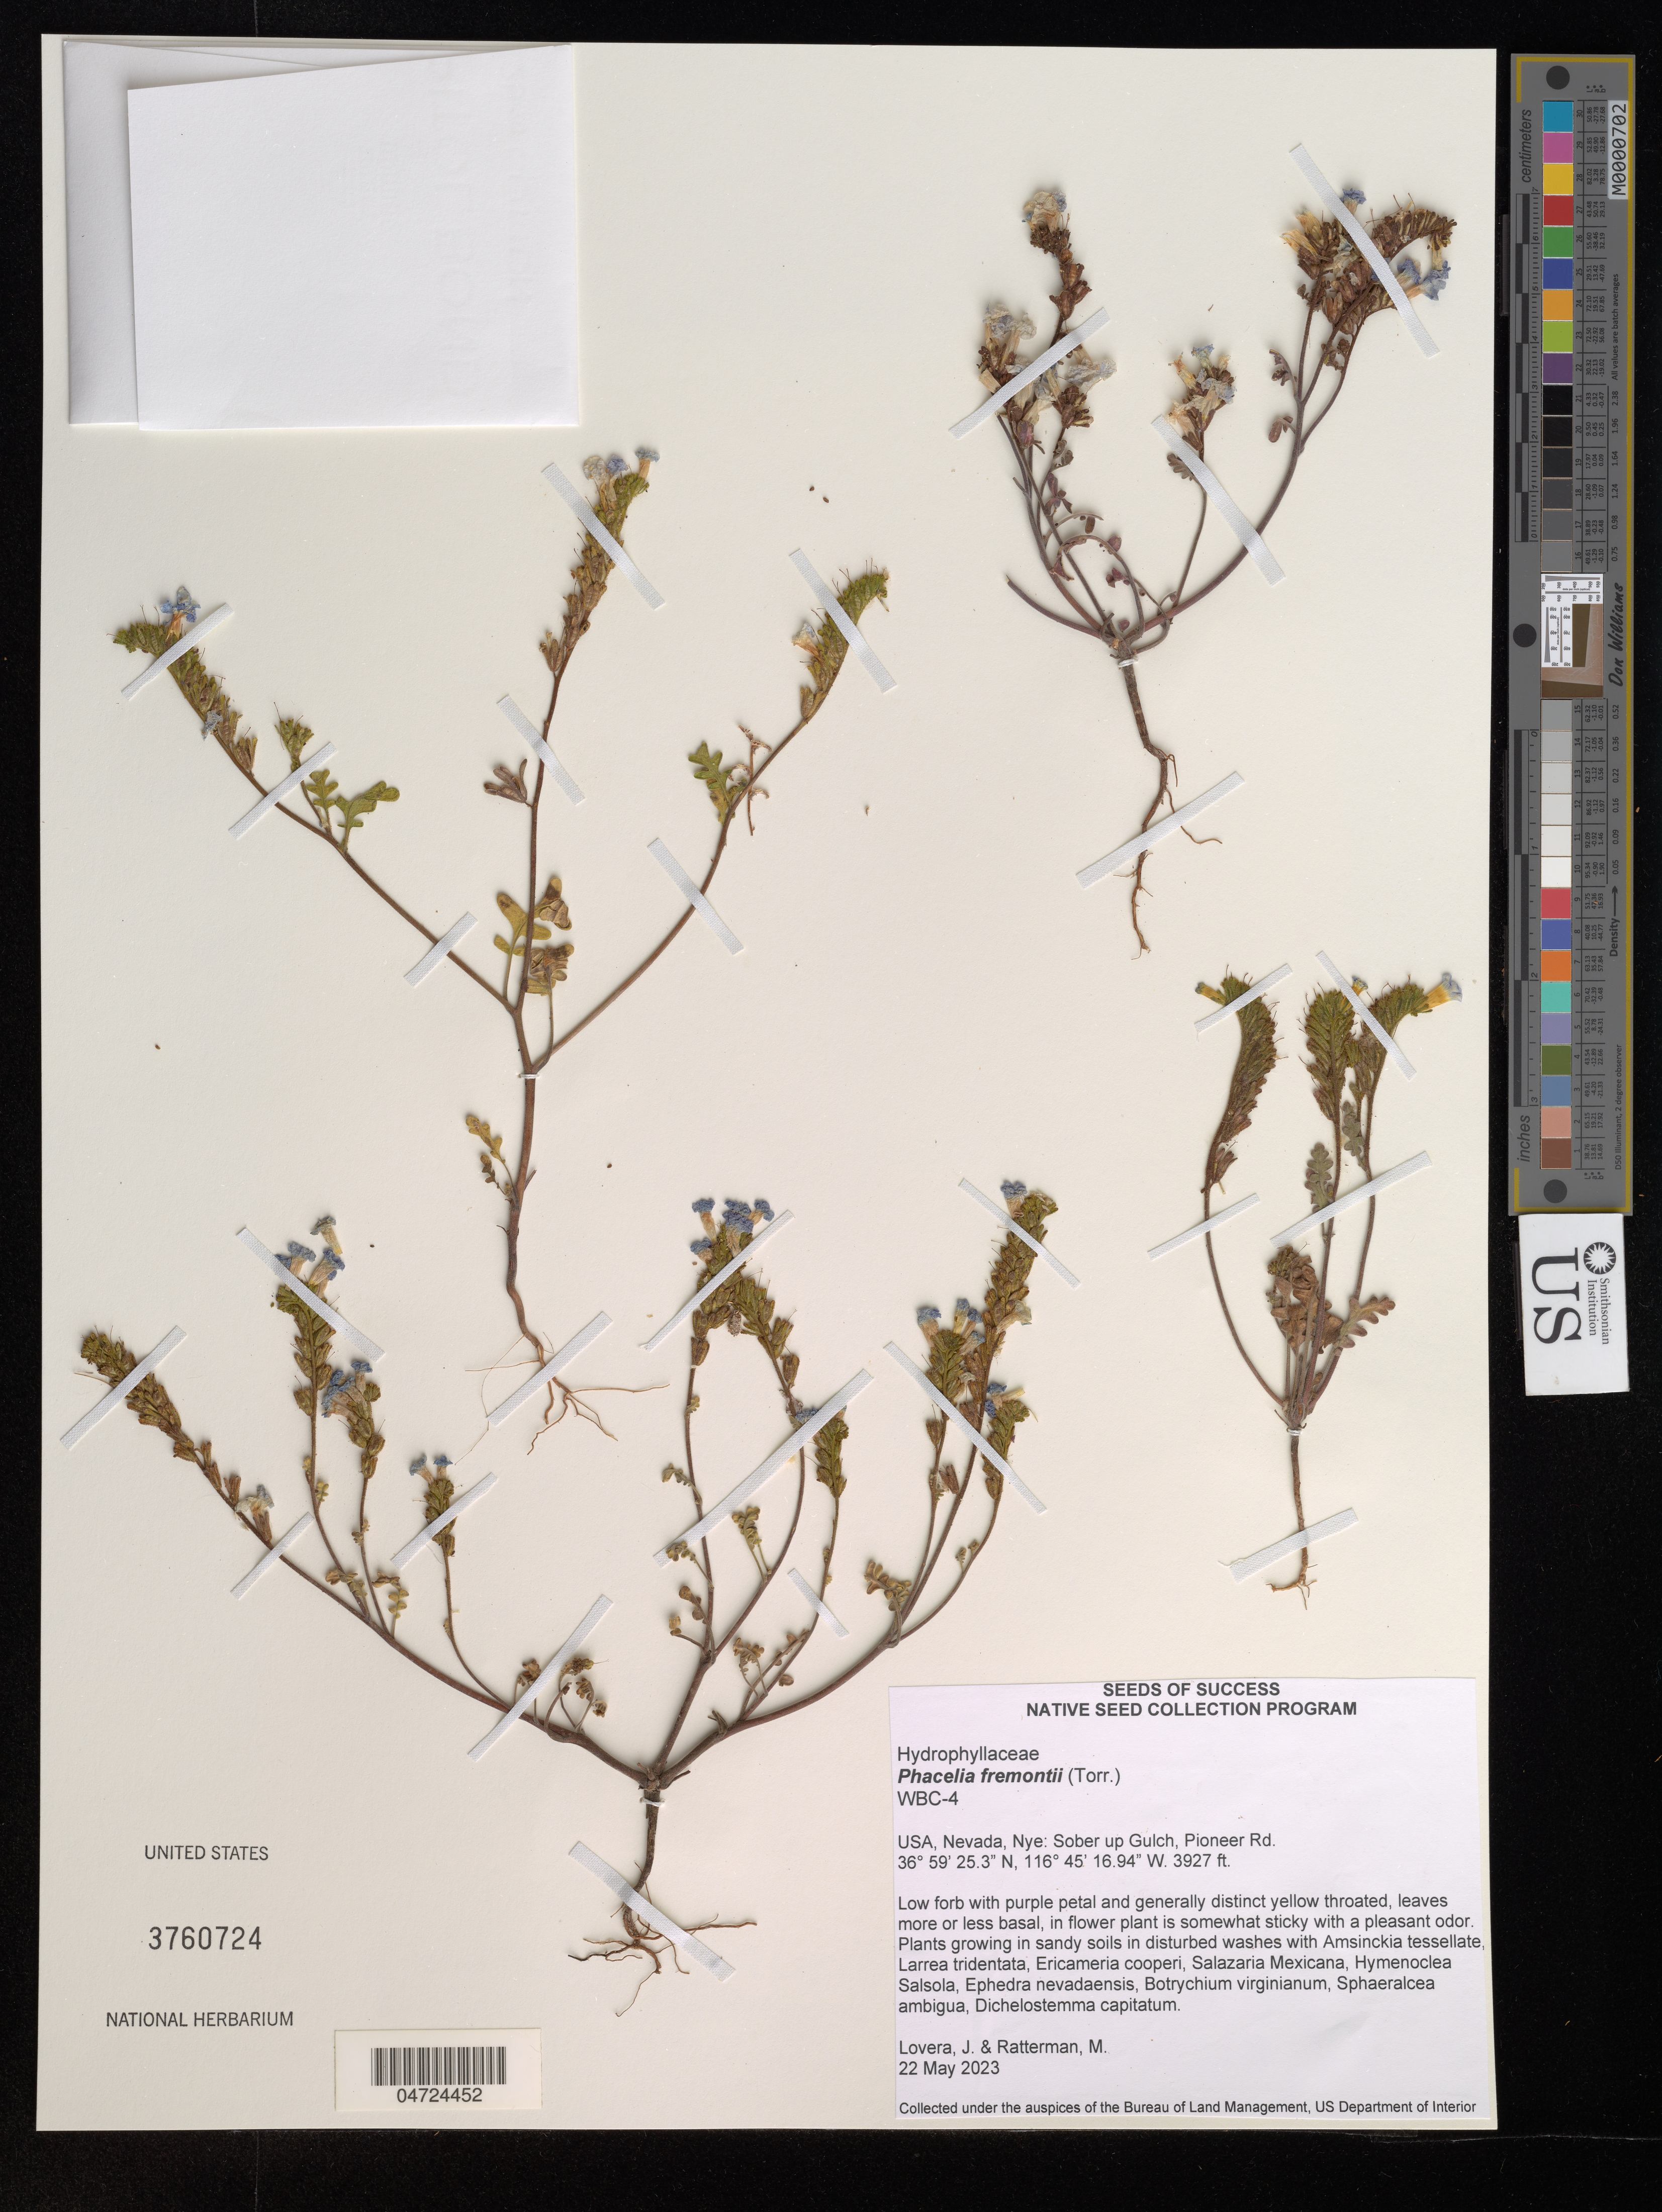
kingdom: Plantae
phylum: Tracheophyta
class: Magnoliopsida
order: Boraginales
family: Hydrophyllaceae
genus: Phacelia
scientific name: Phacelia fremontii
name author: Torr.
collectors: J. Lovera & M. Ratterman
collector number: WBC-4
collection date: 2023-05-22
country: United States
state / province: Nevada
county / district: Nye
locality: Nye: Sober up Gulch, Pioneer Rd.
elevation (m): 1197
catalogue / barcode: US 3760724